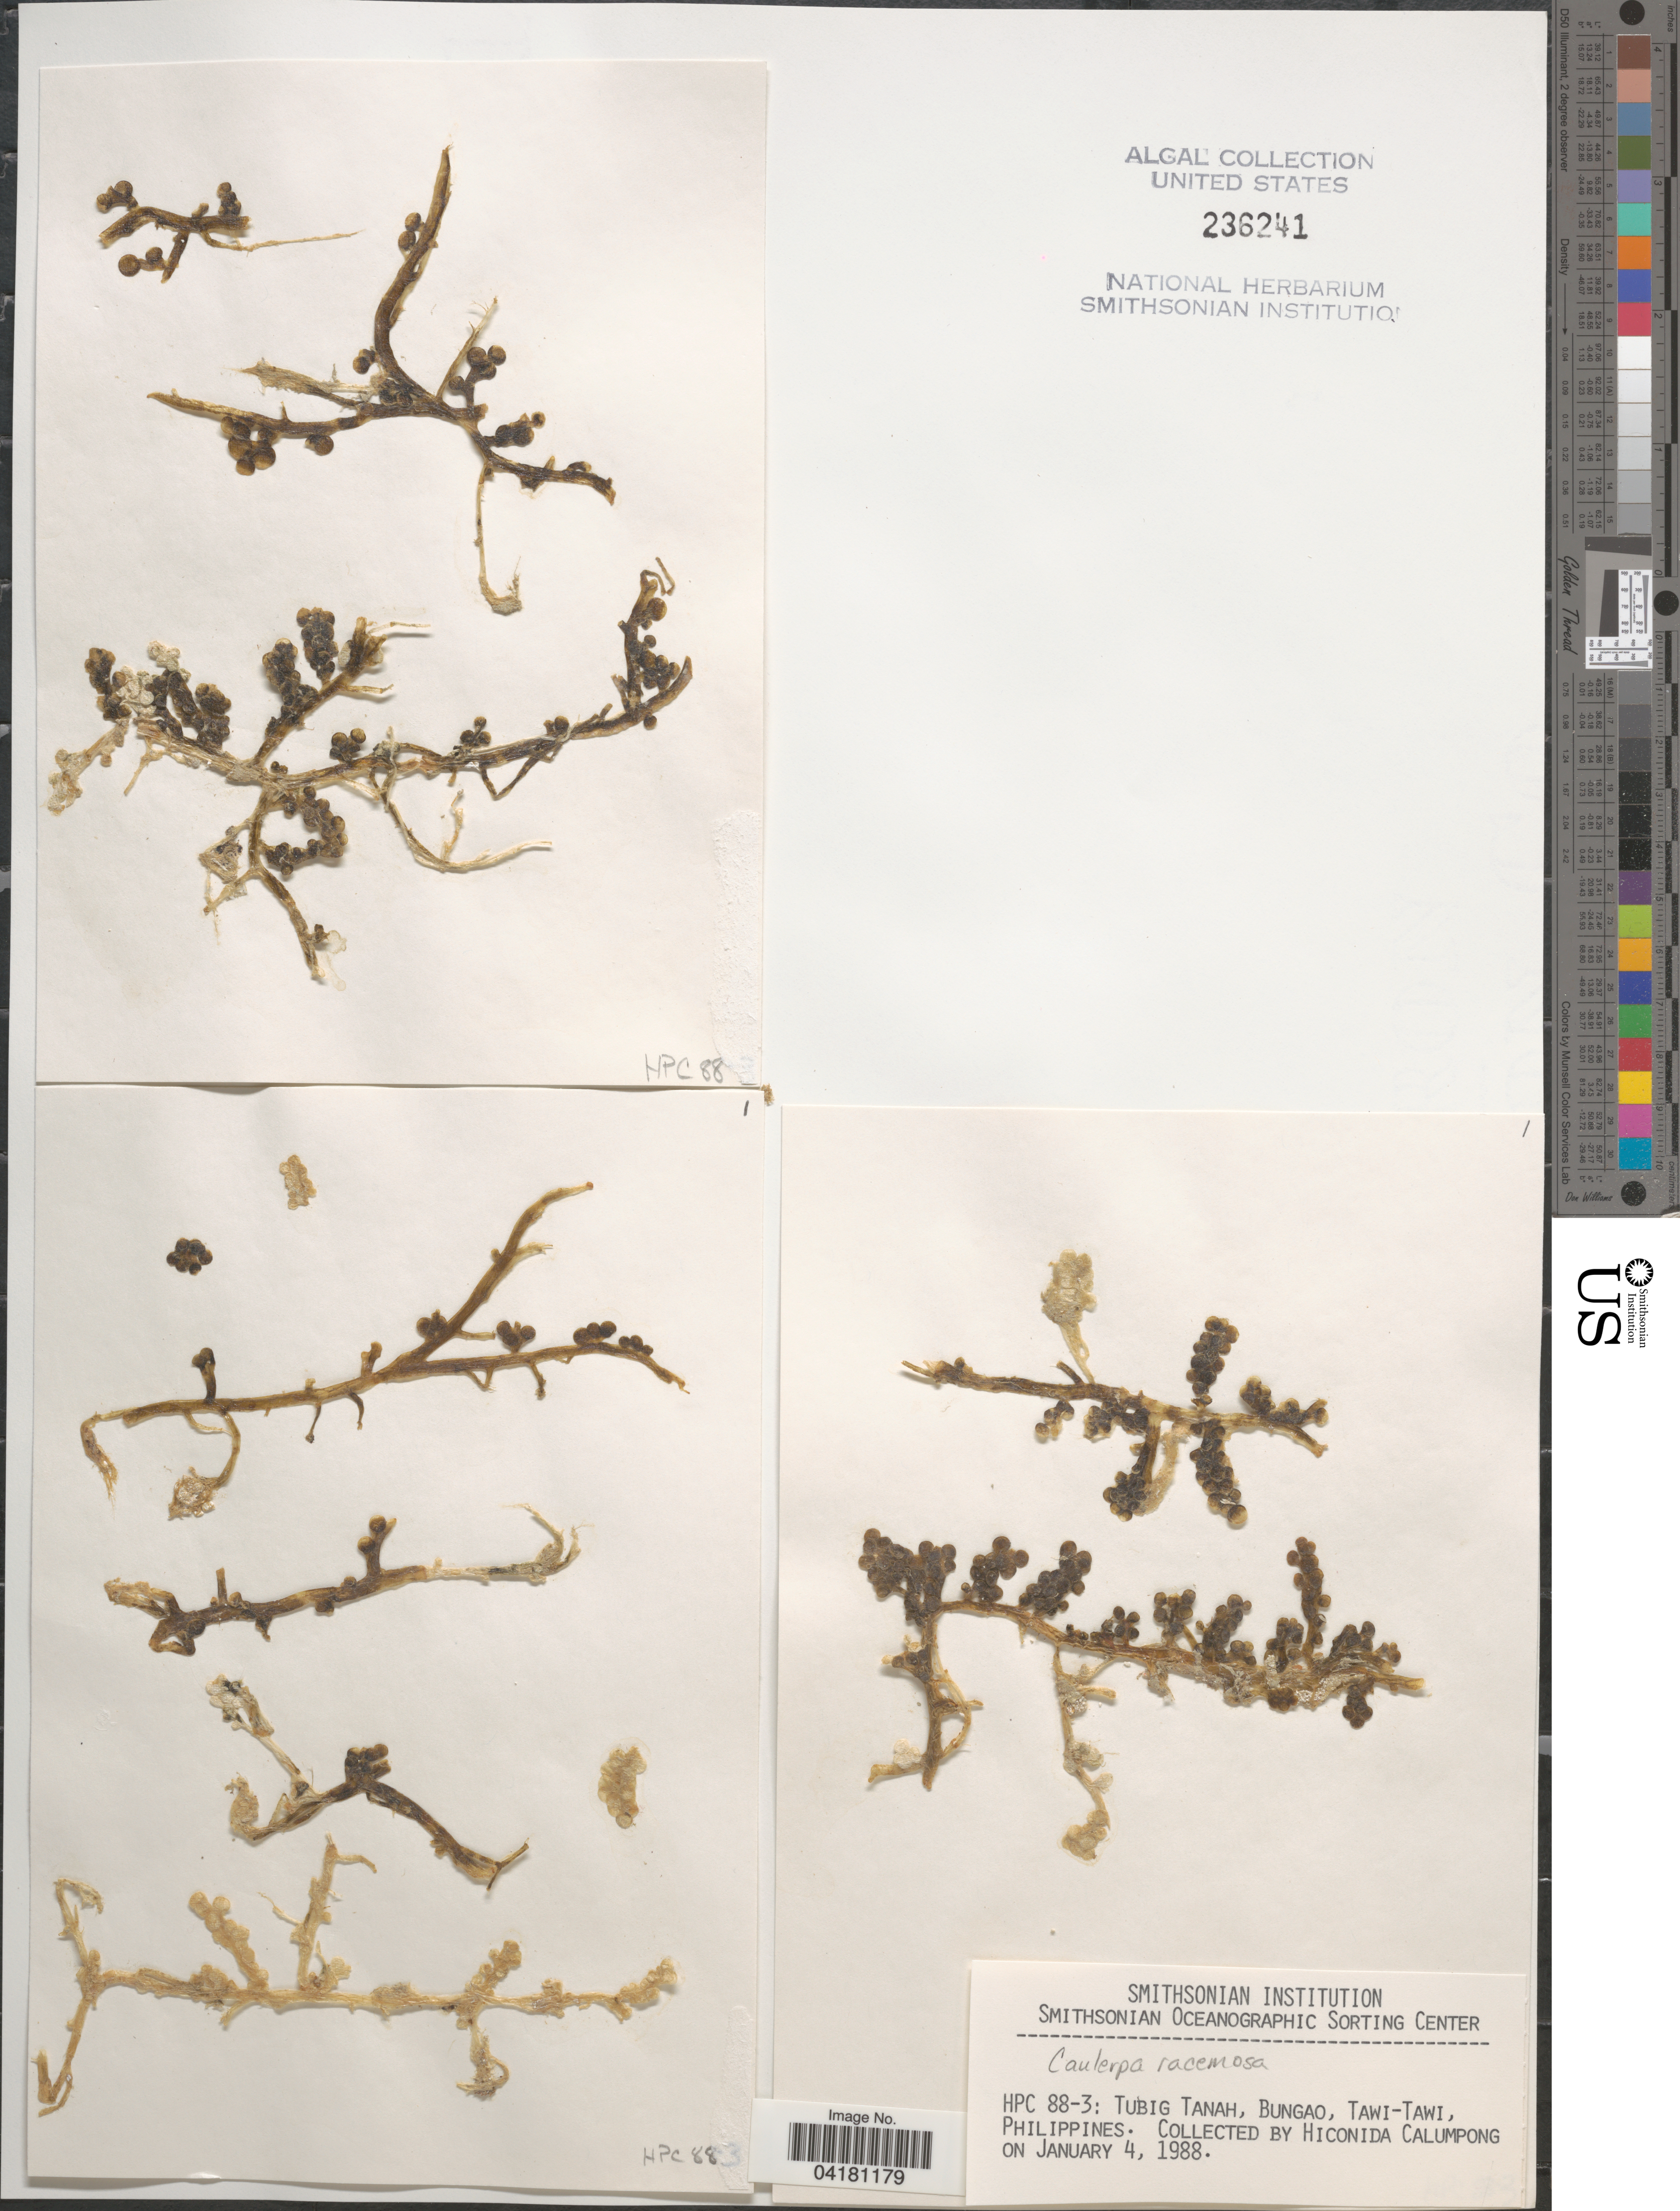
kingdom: Plantae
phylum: Chlorophyta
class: Ulvophyceae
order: Bryopsidales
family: Caulerpaceae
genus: Caulerpa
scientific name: Caulerpa racemosa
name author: (Forssk.) J. Agardh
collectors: H. Calumpong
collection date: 1988-01-04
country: Philippines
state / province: Muslim Mindanao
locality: HPC 88-3: Tubig Tanah, Bungao, Tawi-Tawi.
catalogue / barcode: US 236241